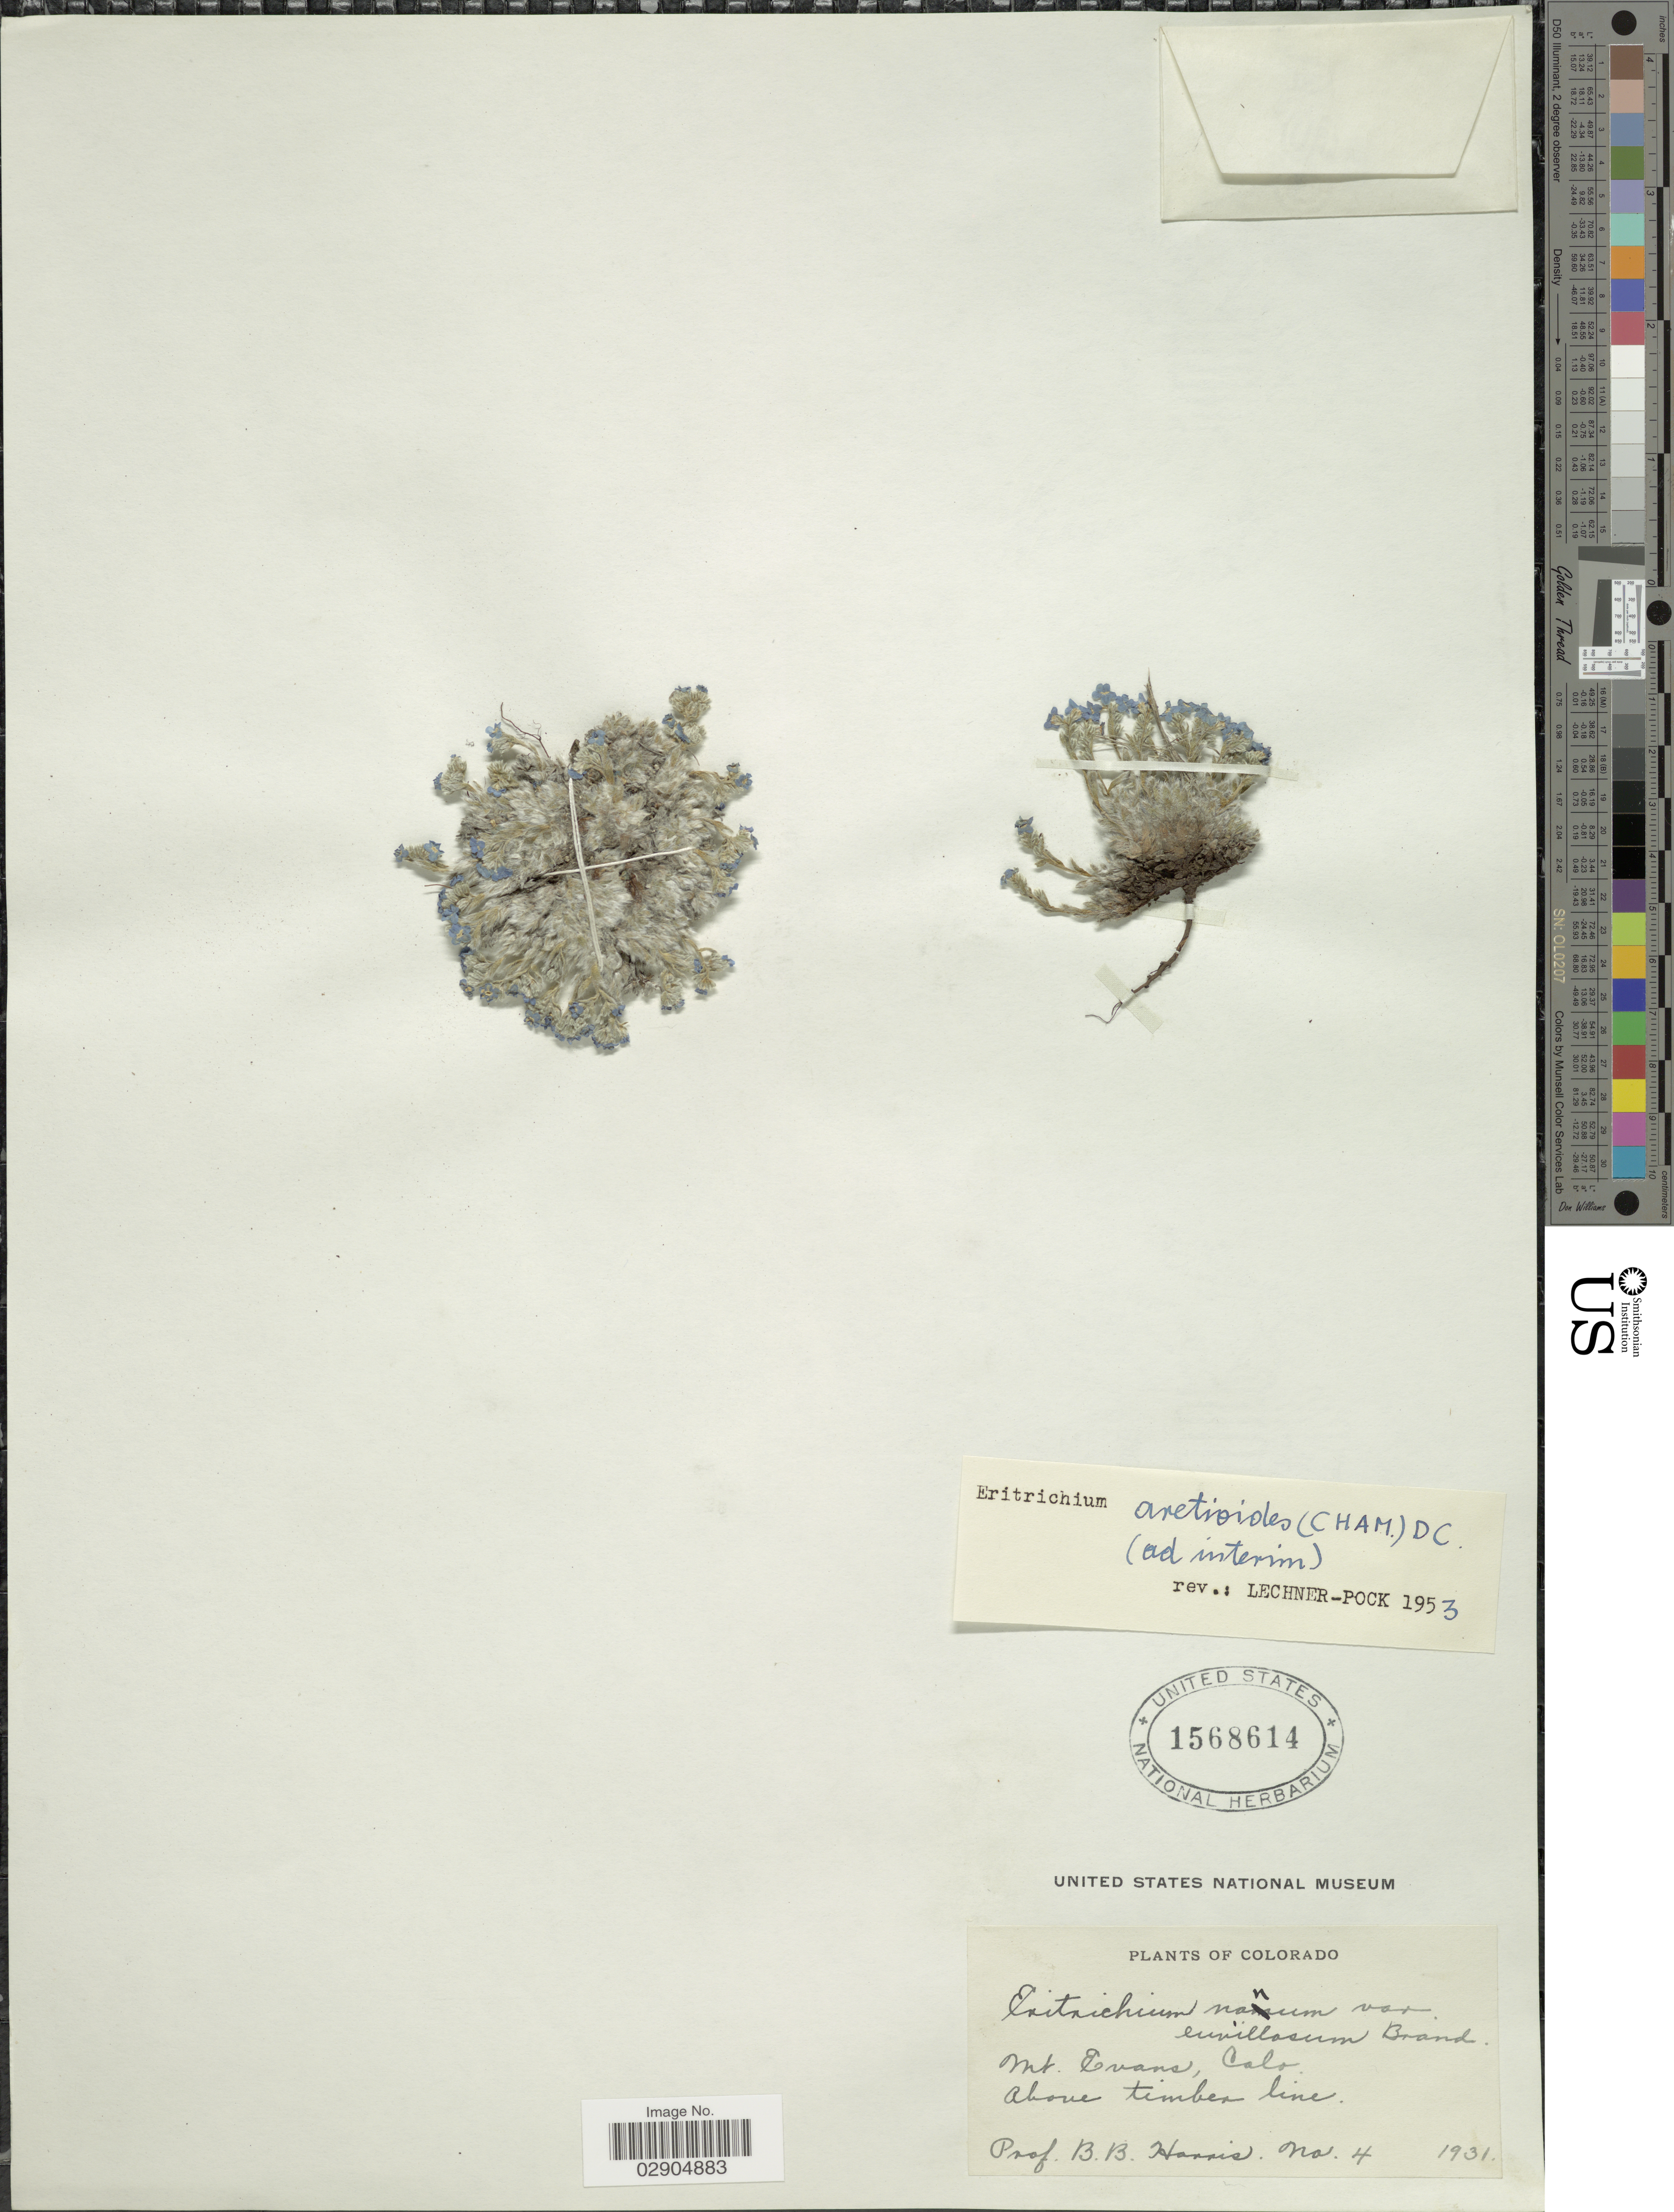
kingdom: Plantae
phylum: Tracheophyta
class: Magnoliopsida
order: Boraginales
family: Boraginaceae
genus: Eritrichium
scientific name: Eritrichium aretioides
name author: (Cham.) DC.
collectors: B. B. Harris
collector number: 4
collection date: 1931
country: United States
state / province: Colorado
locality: Mt. Evans, Calo, above timber line.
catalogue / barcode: US 1568614